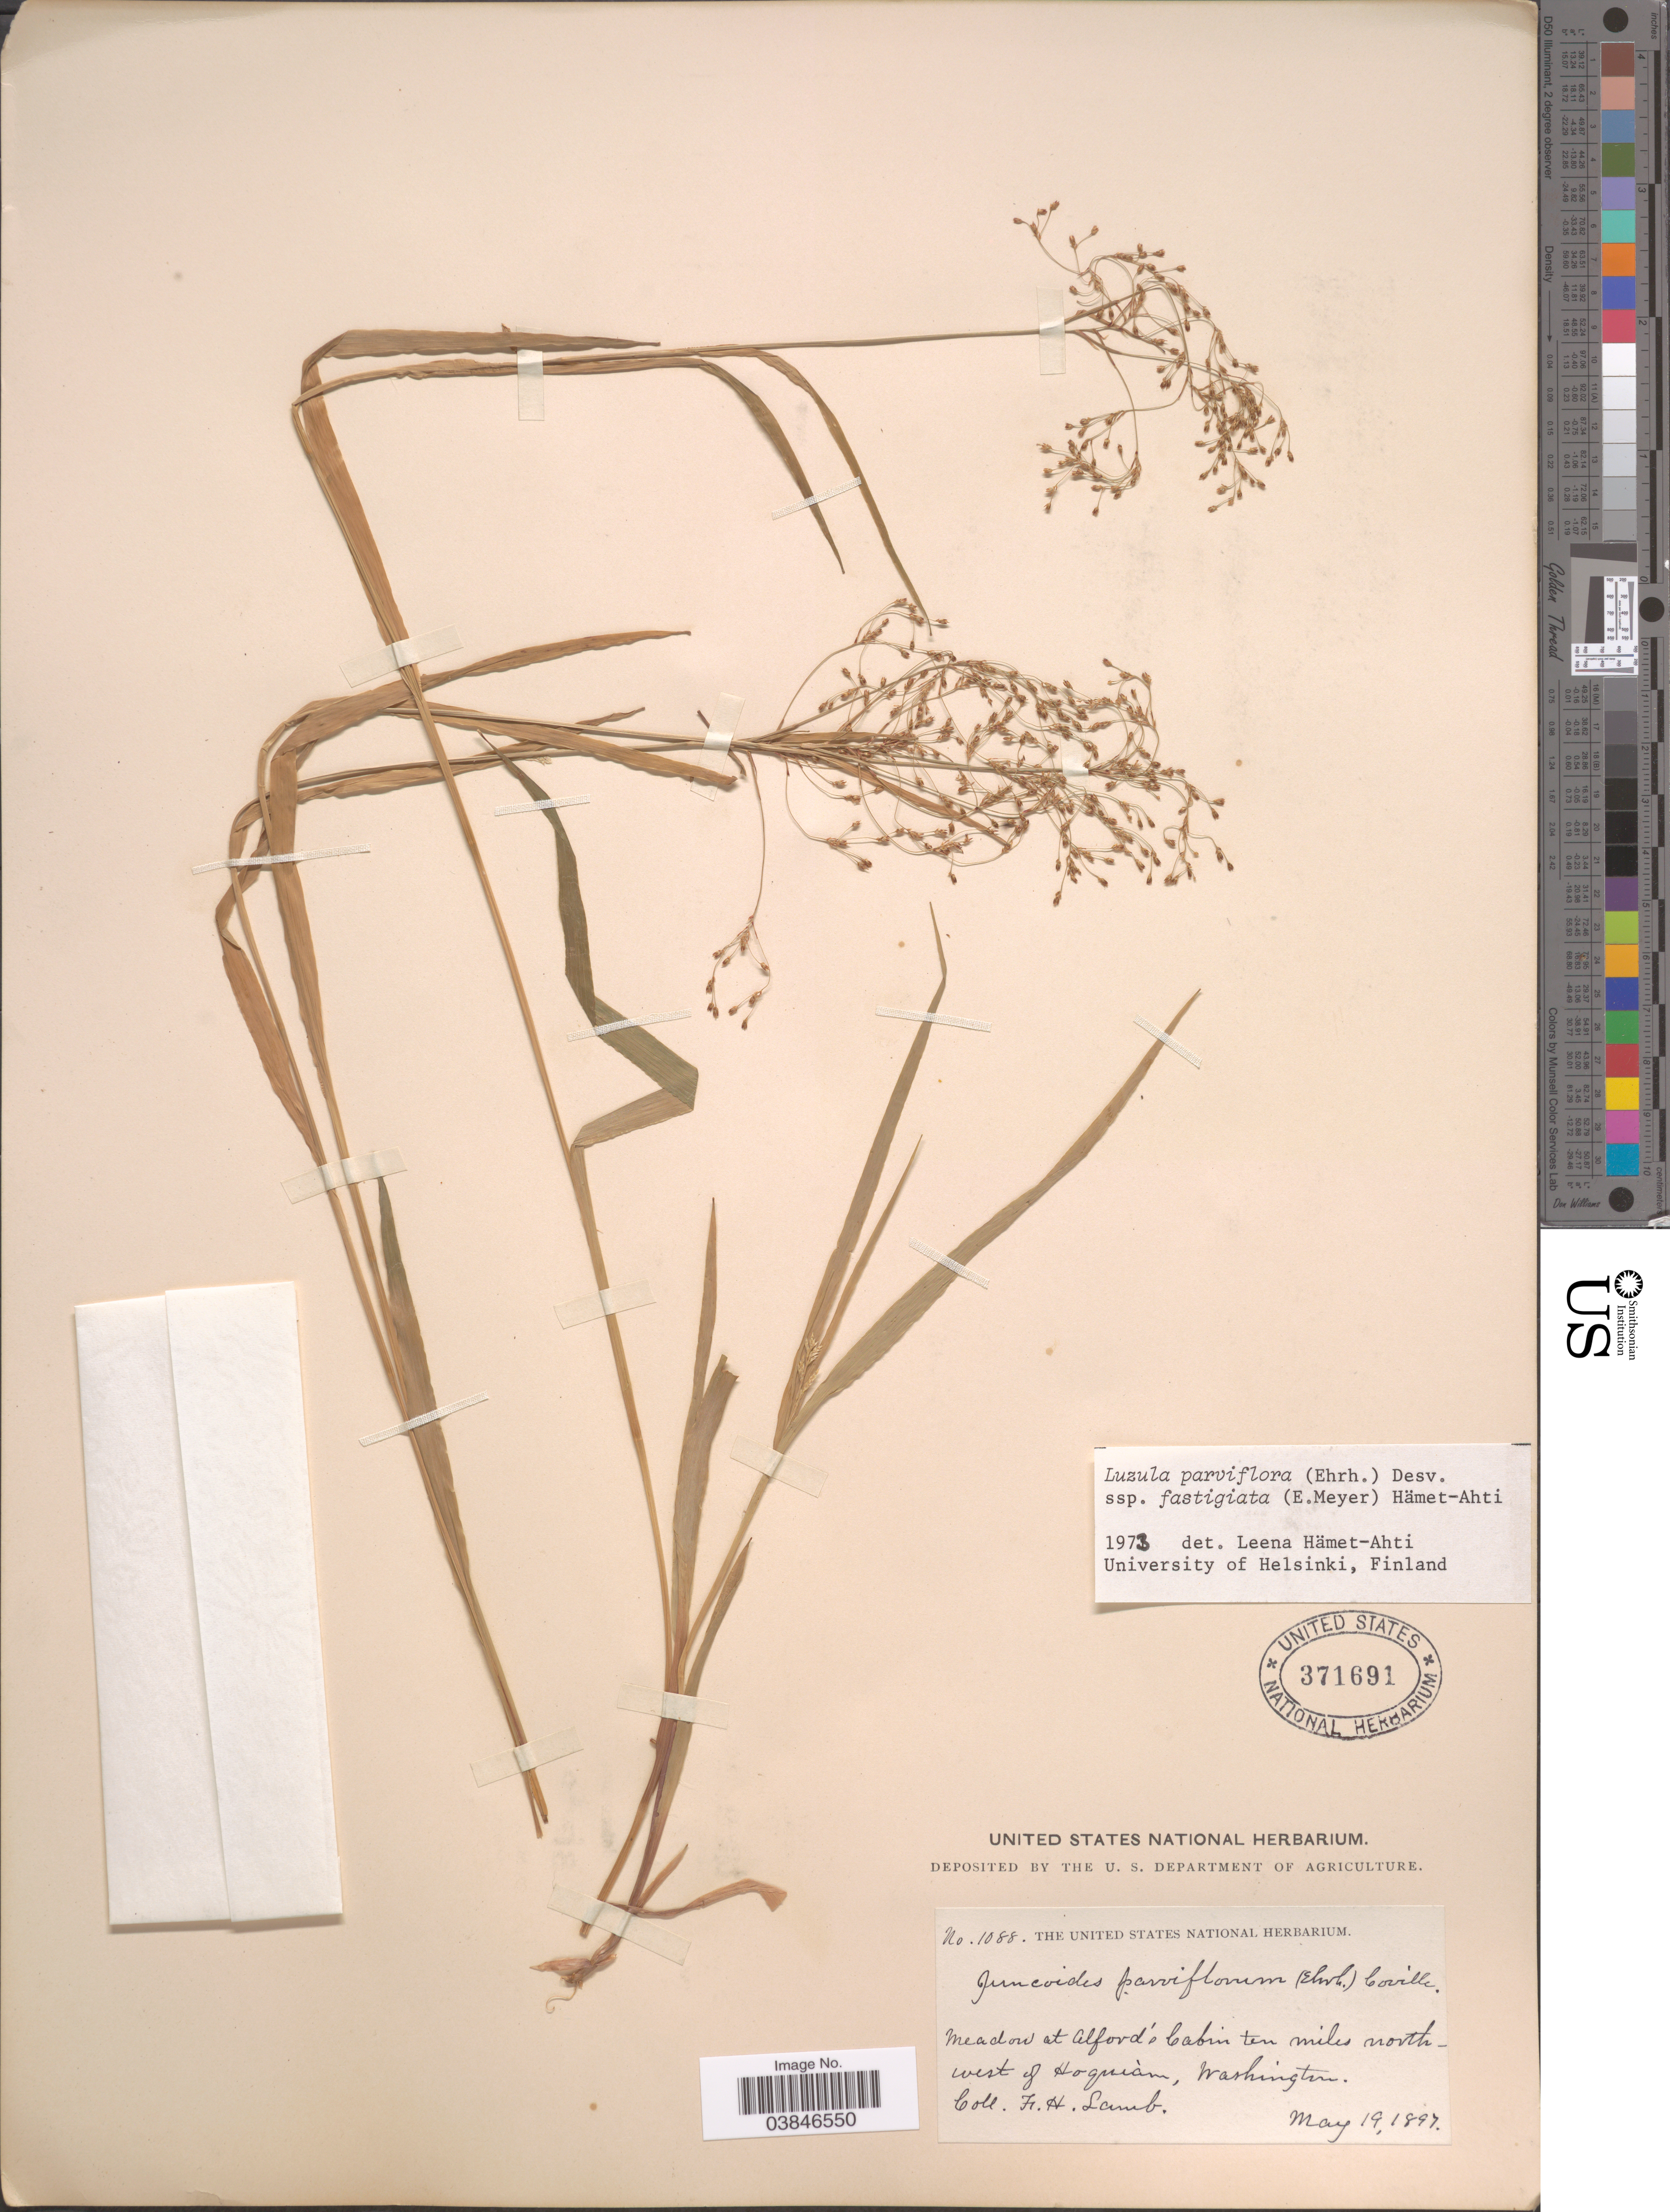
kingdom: Plantae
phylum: Tracheophyta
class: Liliopsida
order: Poales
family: Juncaceae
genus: Luzula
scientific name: Luzula parviflora subsp. fastigiata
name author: Buchenau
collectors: F. H. Lamb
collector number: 1088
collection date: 1897-05-19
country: United States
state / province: Washington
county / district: Grays Harbor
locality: Meadow at Alford's Cabin ten miles northwest of Hoquiam.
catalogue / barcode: US 371691